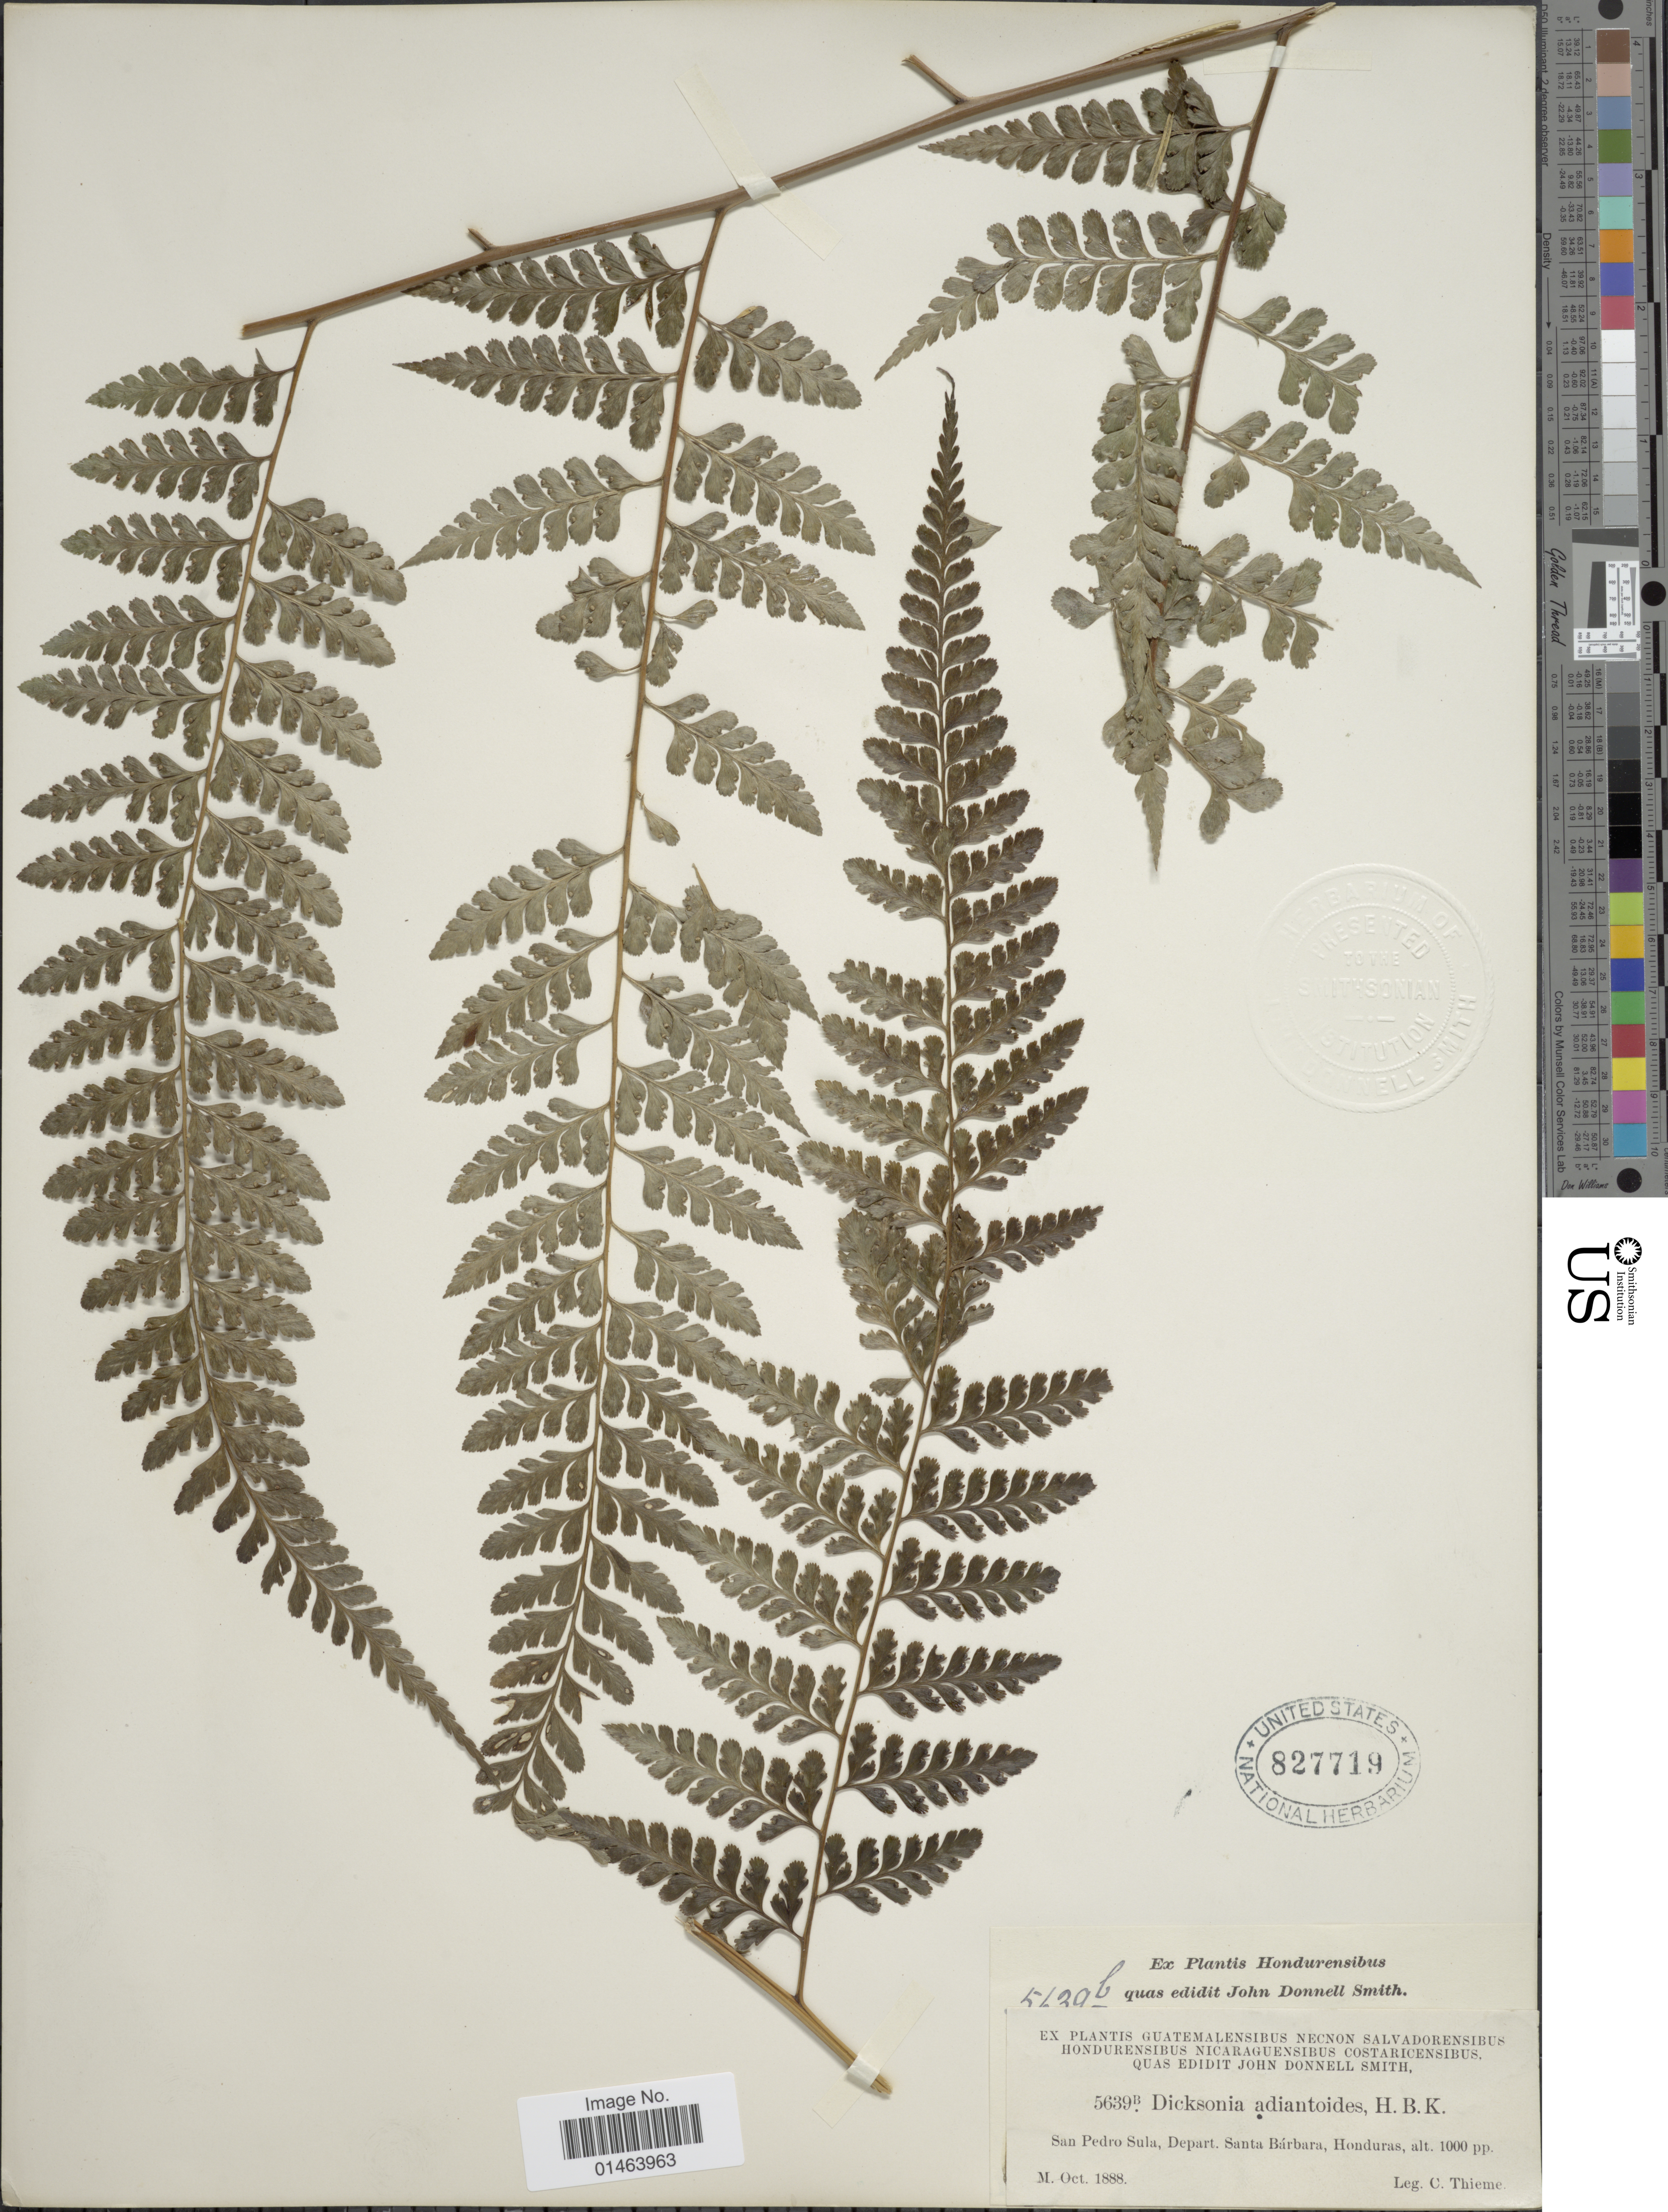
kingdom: Plantae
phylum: Tracheophyta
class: Polypodiopsida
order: Polypodiales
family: Dennstaedtiaceae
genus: Dennstaedtia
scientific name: Dennstaedtia bipinnata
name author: (Cav.) Maxon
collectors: C. Thieme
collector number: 5639b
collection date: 1888-10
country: Honduras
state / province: Santa Bárbara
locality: Honduras, San Pedro Sula.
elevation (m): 305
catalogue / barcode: US 827719